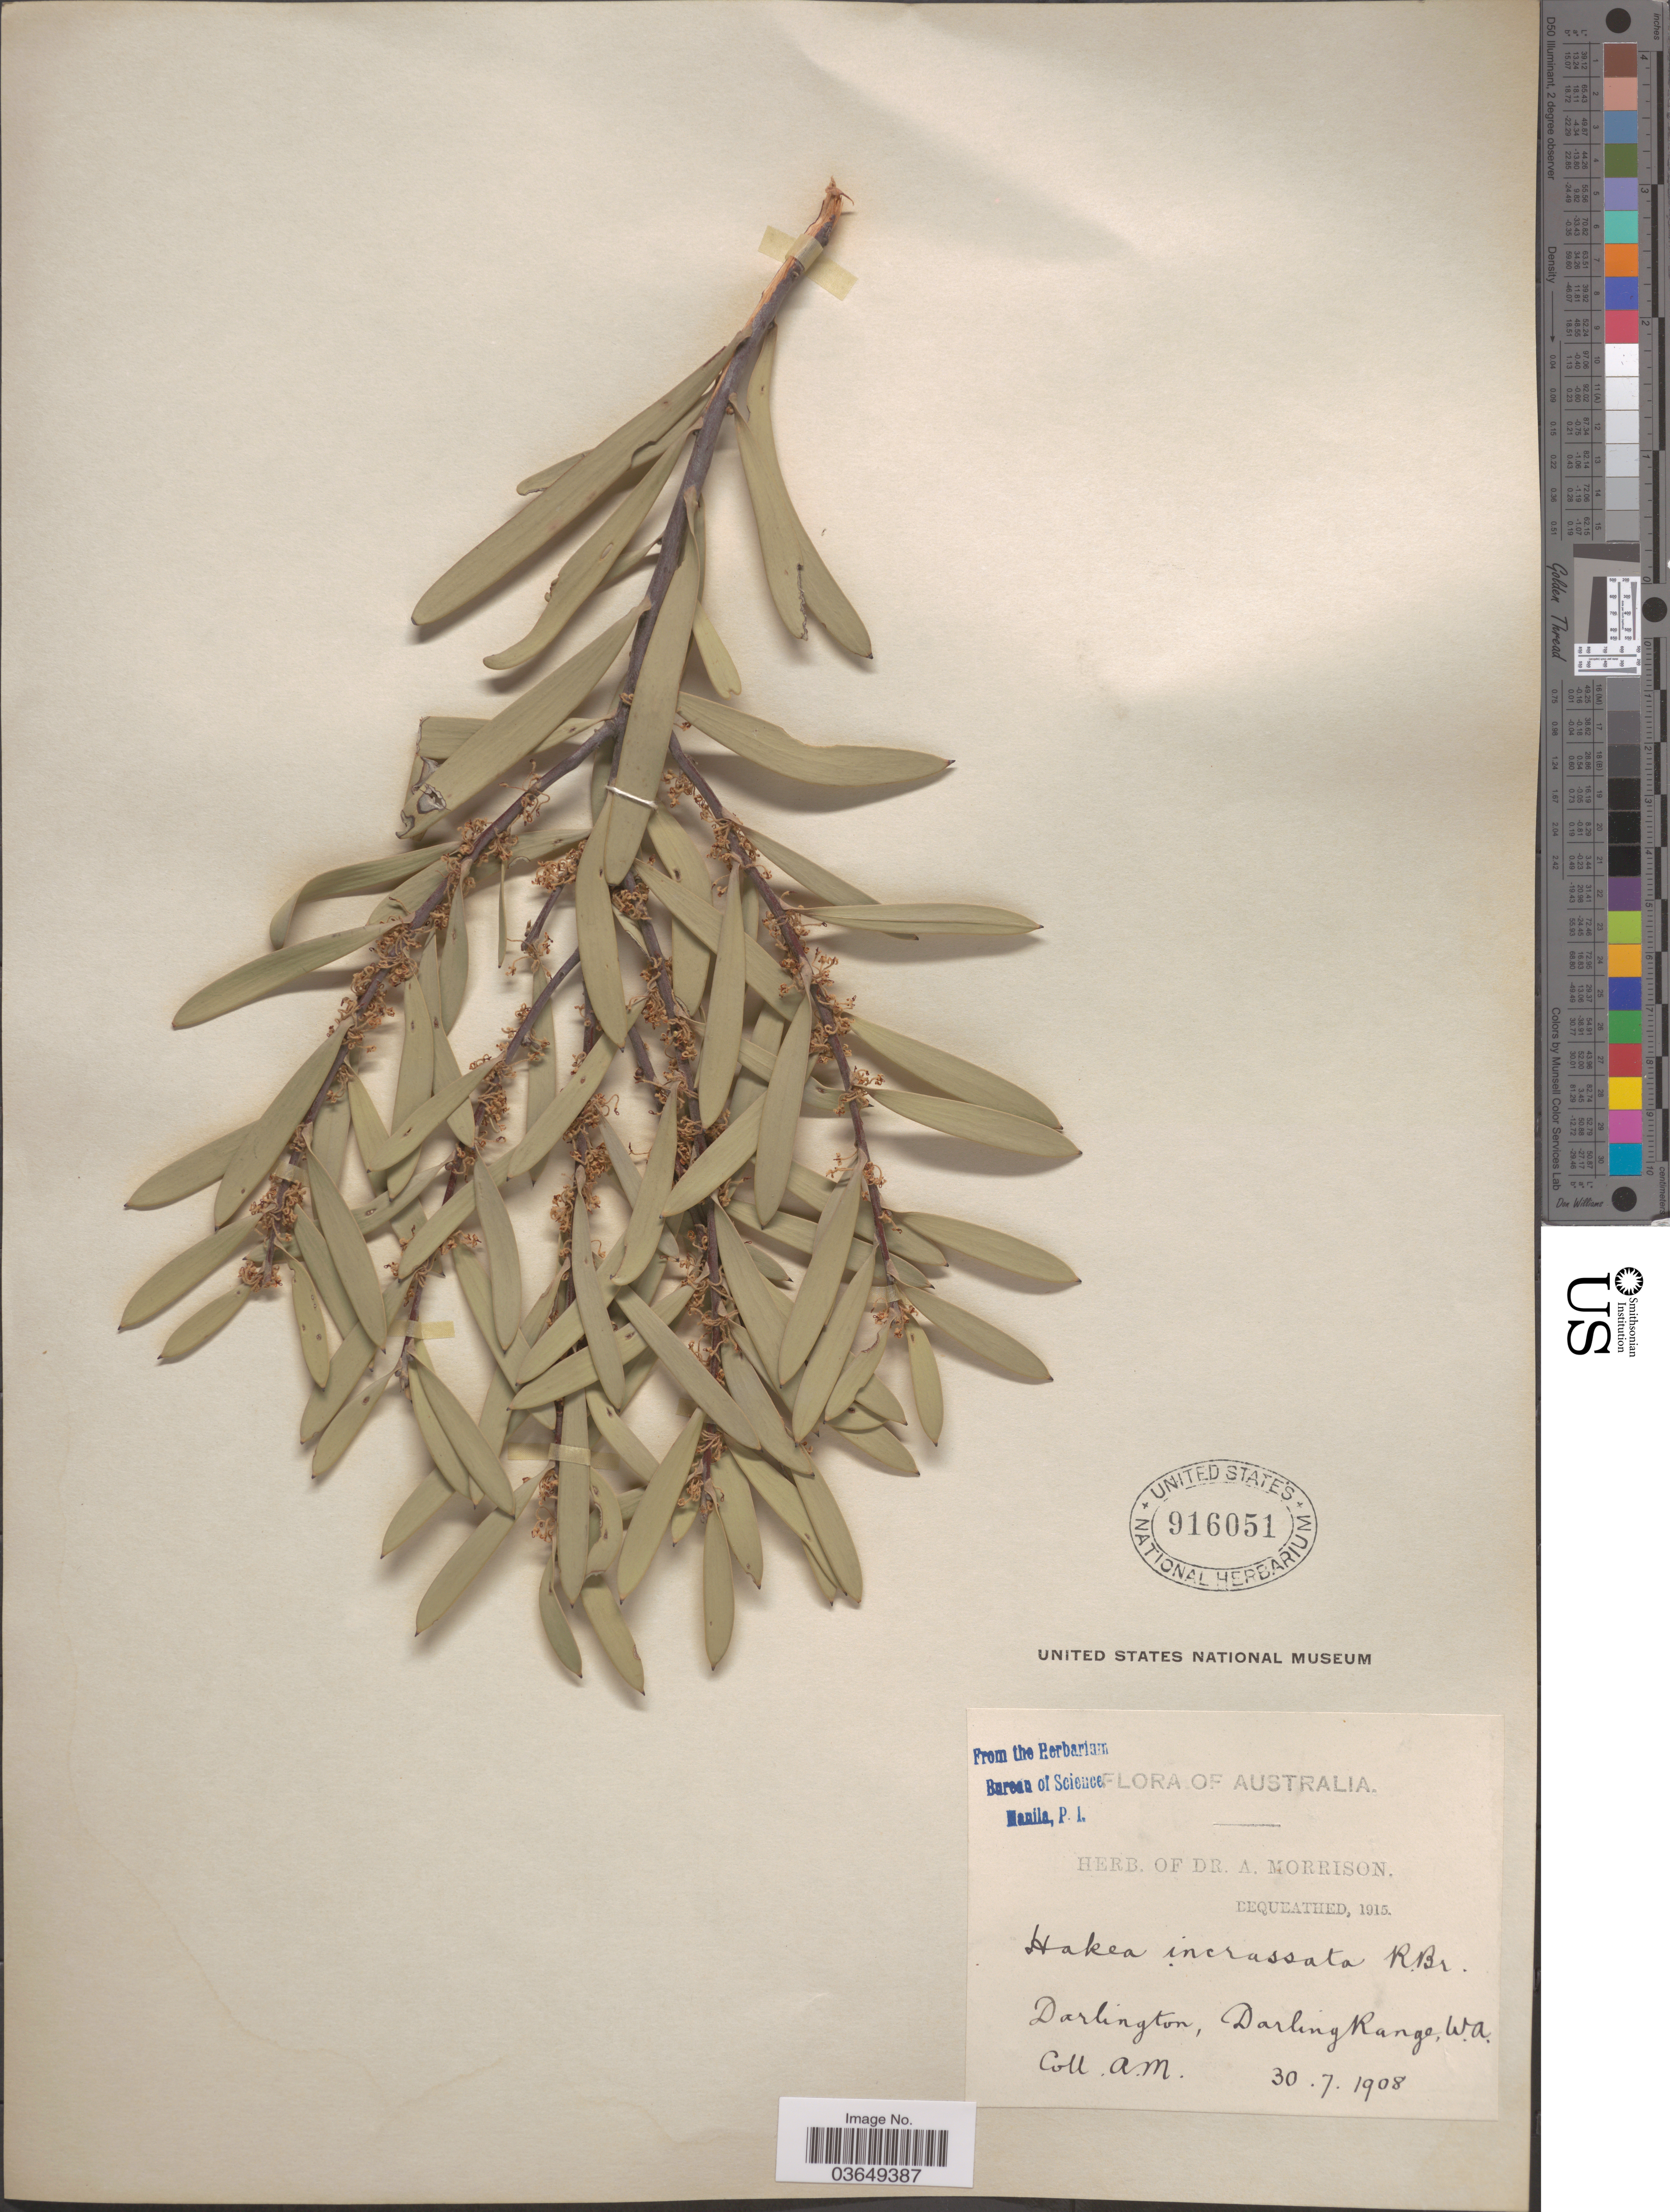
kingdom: Plantae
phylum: Tracheophyta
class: Magnoliopsida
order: Proteales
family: Proteaceae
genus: Hakea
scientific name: Hakea incrassata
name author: R. Br.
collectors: A. Morrison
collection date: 1908-07-30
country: Australia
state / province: Western Australia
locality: Darlington, Darling Range.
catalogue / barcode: US 916051